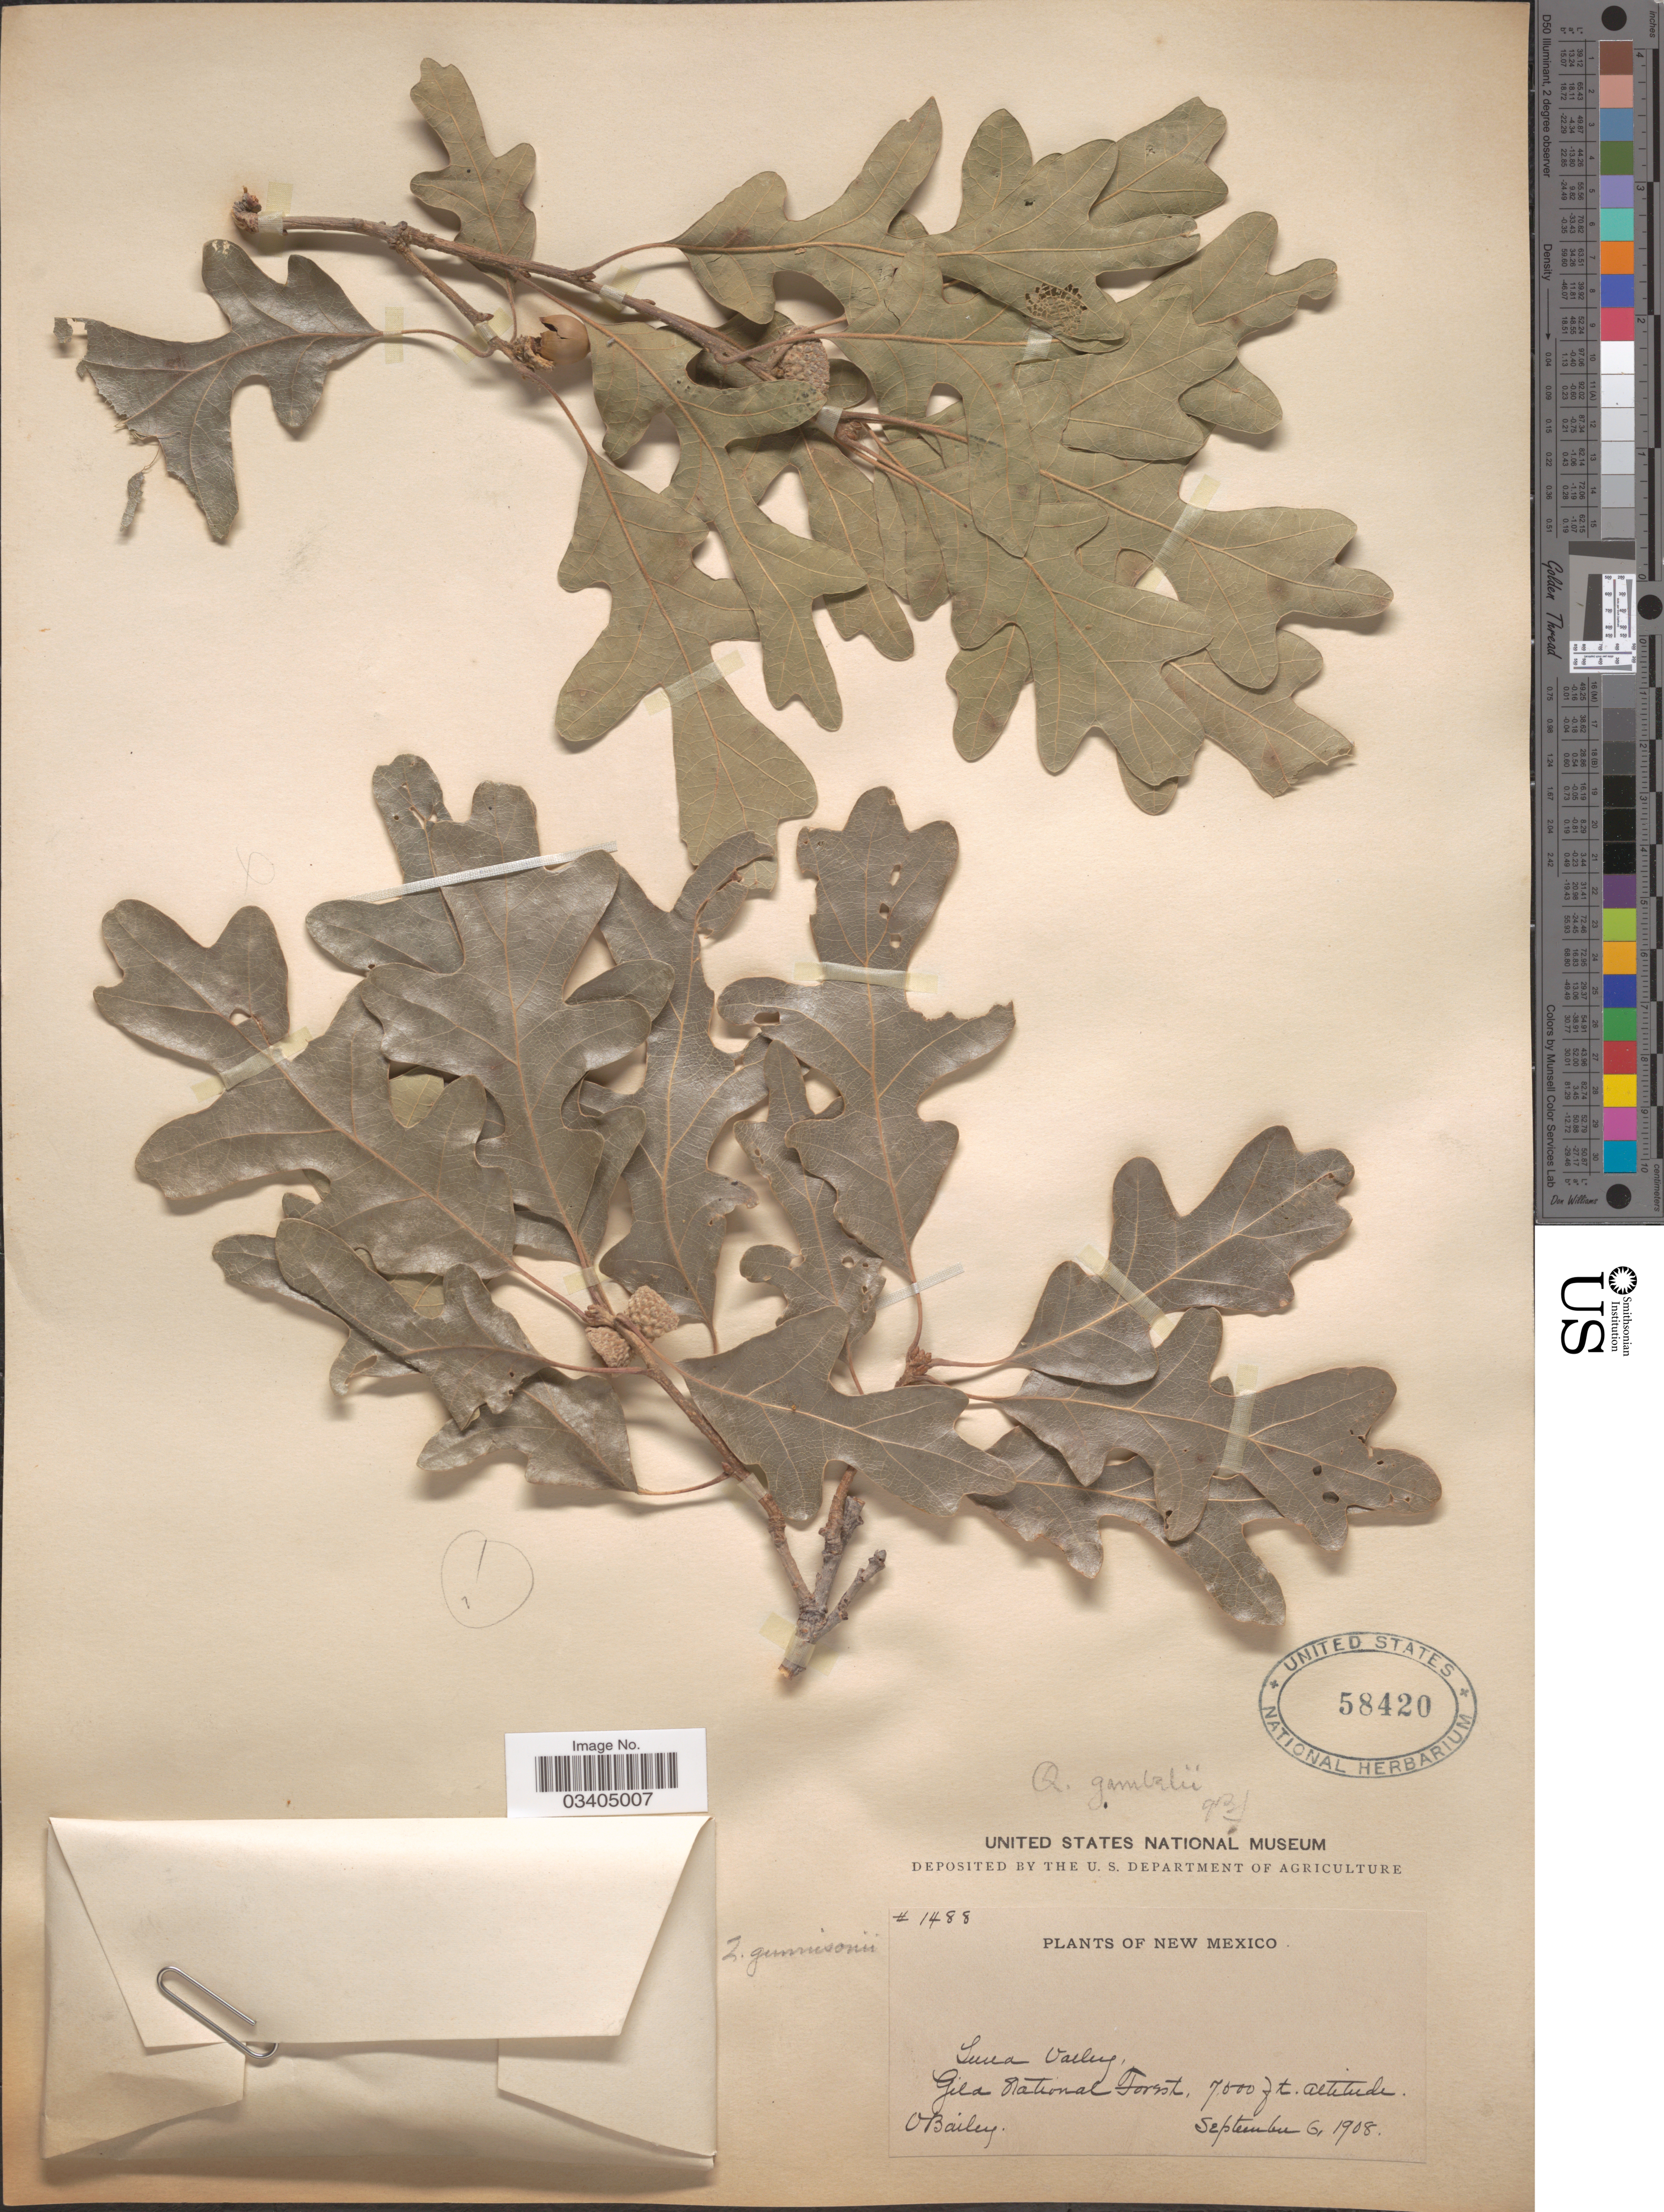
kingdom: Plantae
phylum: Tracheophyta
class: Magnoliopsida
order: Fagales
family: Fagaceae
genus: Quercus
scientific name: Quercus gambelii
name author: Nutt.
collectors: V. L. Bailey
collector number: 1488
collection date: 1908-09-06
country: United States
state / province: New Mexico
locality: Luna Valley, Gila National Forest.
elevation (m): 2134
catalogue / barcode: US 58420